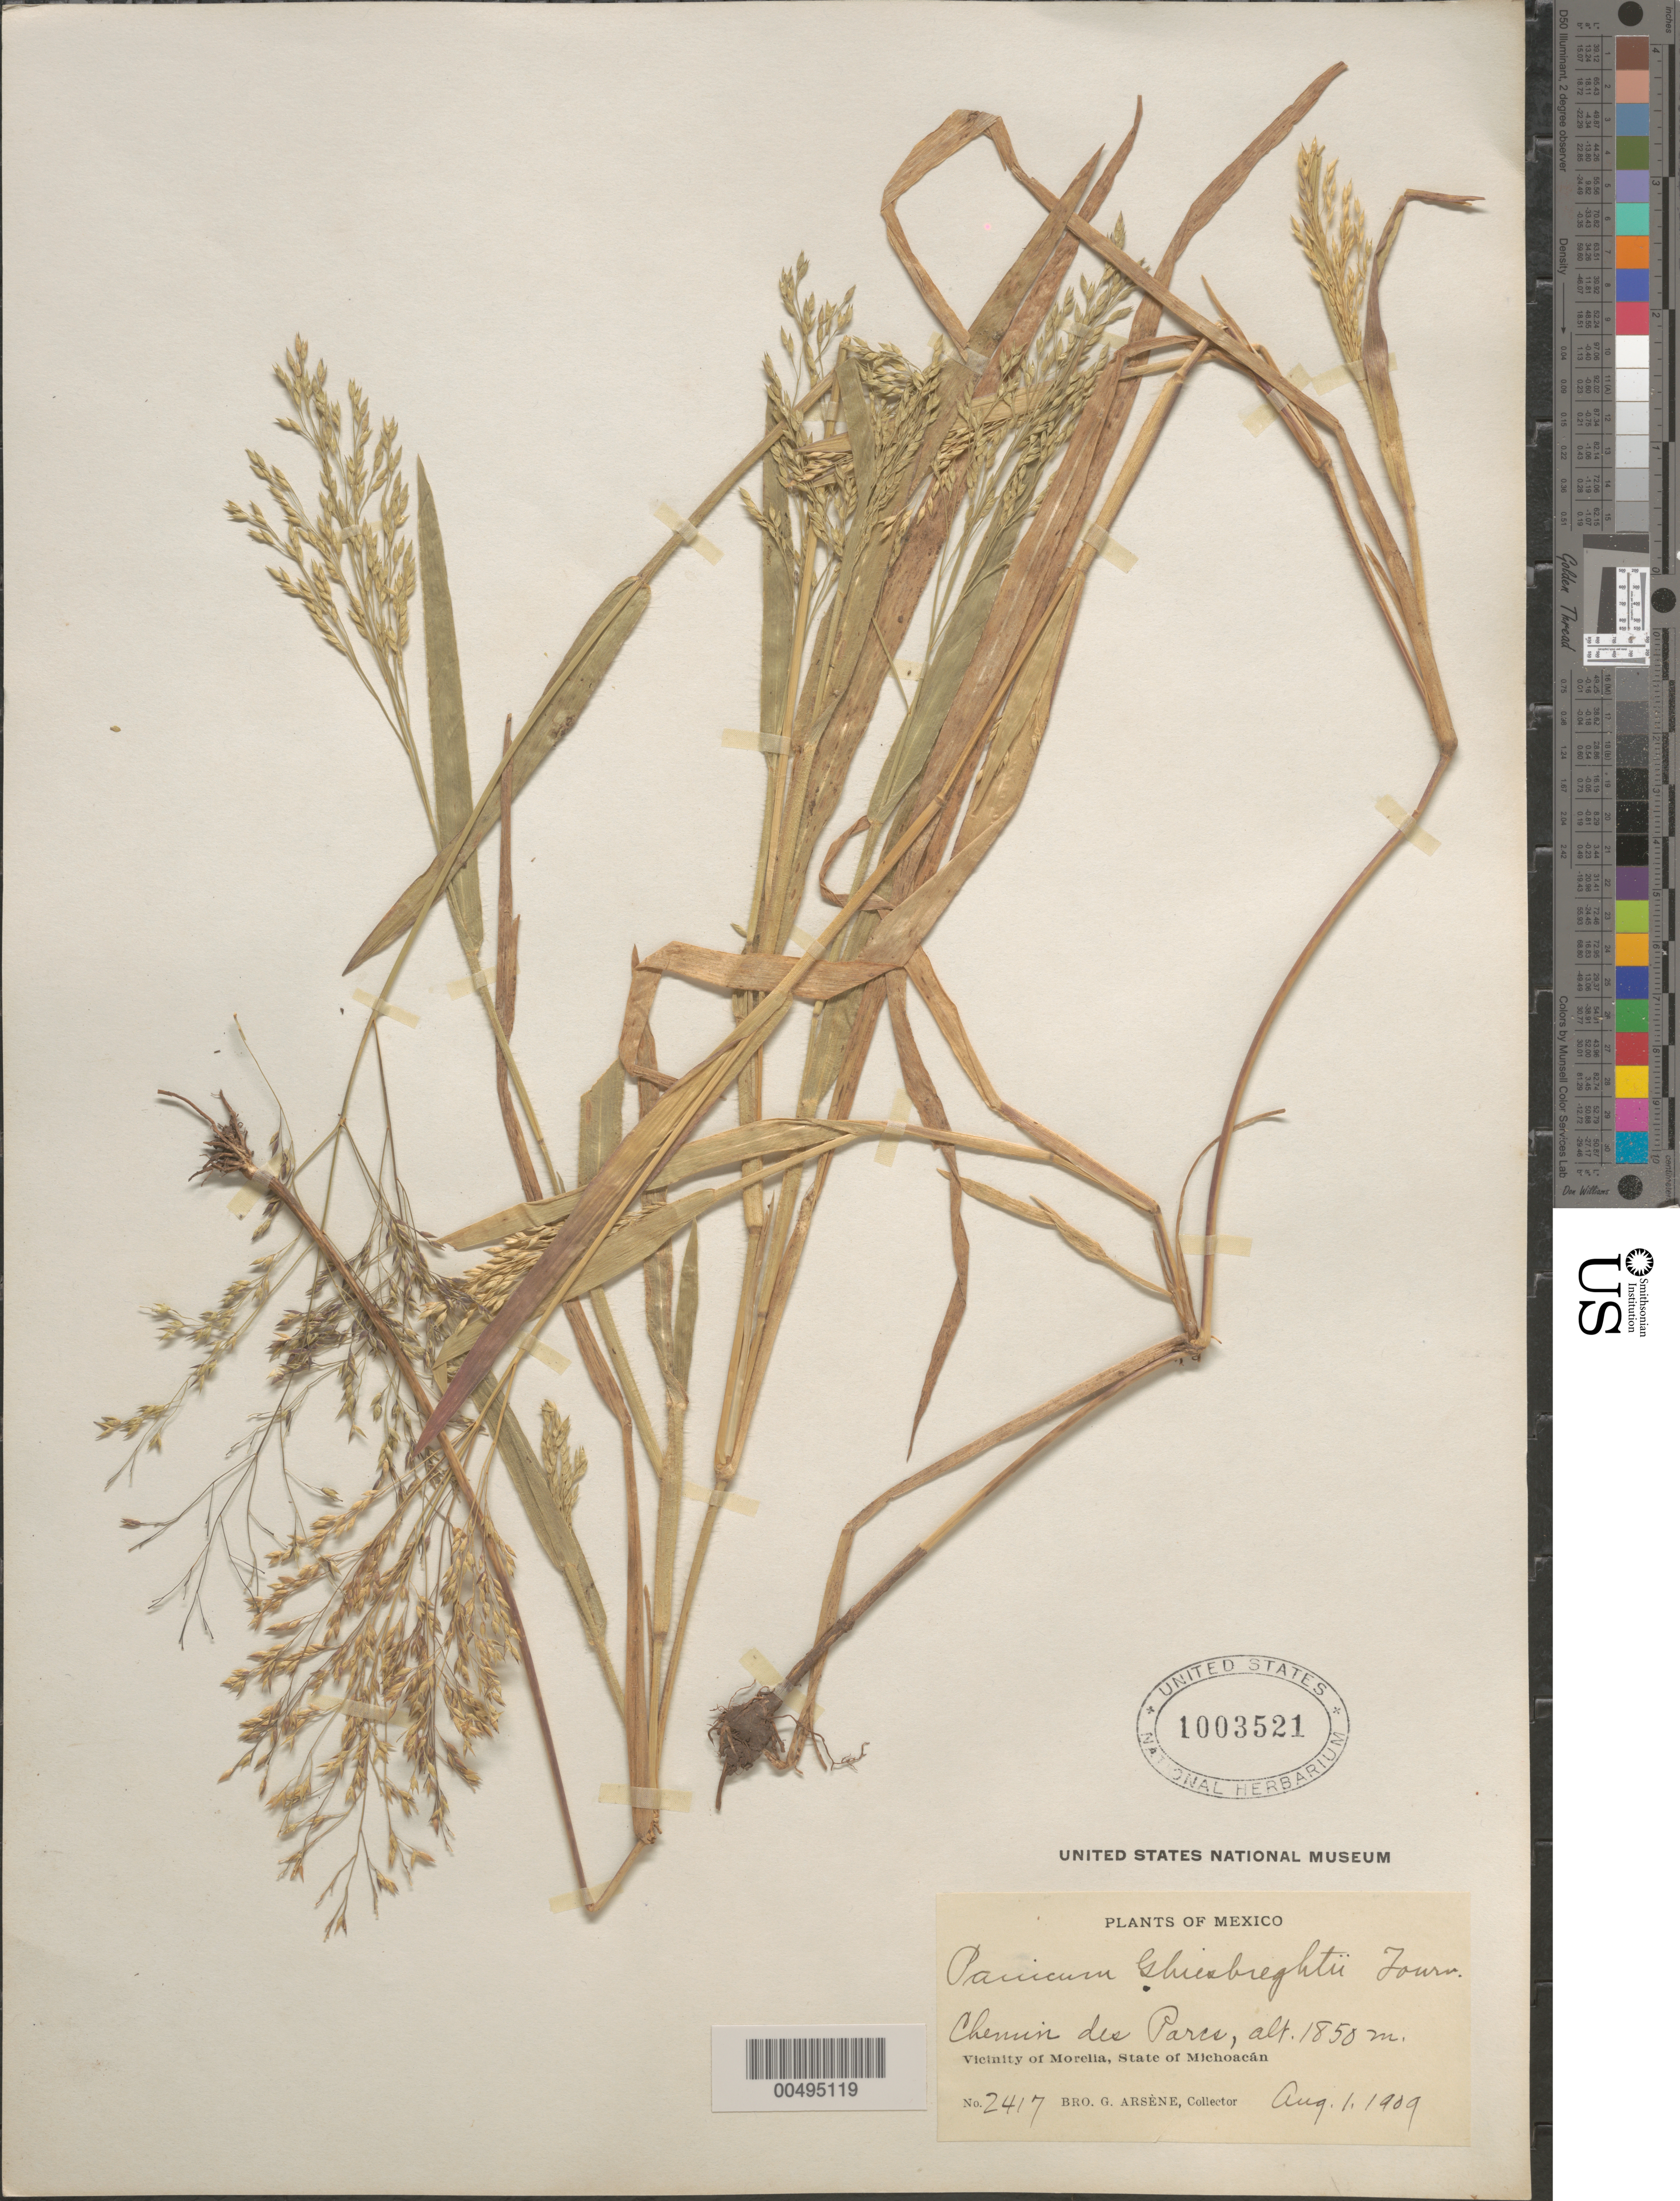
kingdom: Plantae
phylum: Tracheophyta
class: Liliopsida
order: Poales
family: Poaceae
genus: Panicum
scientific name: Panicum ghiesbreghtii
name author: E. Fourn.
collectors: Bro. G. Arsène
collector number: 2417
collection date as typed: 1 Aug 1909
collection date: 1909-08-01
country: Mexico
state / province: Michoacán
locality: Chemin des Parcs, vicinity of Morelia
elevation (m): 1850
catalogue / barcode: US 1003521